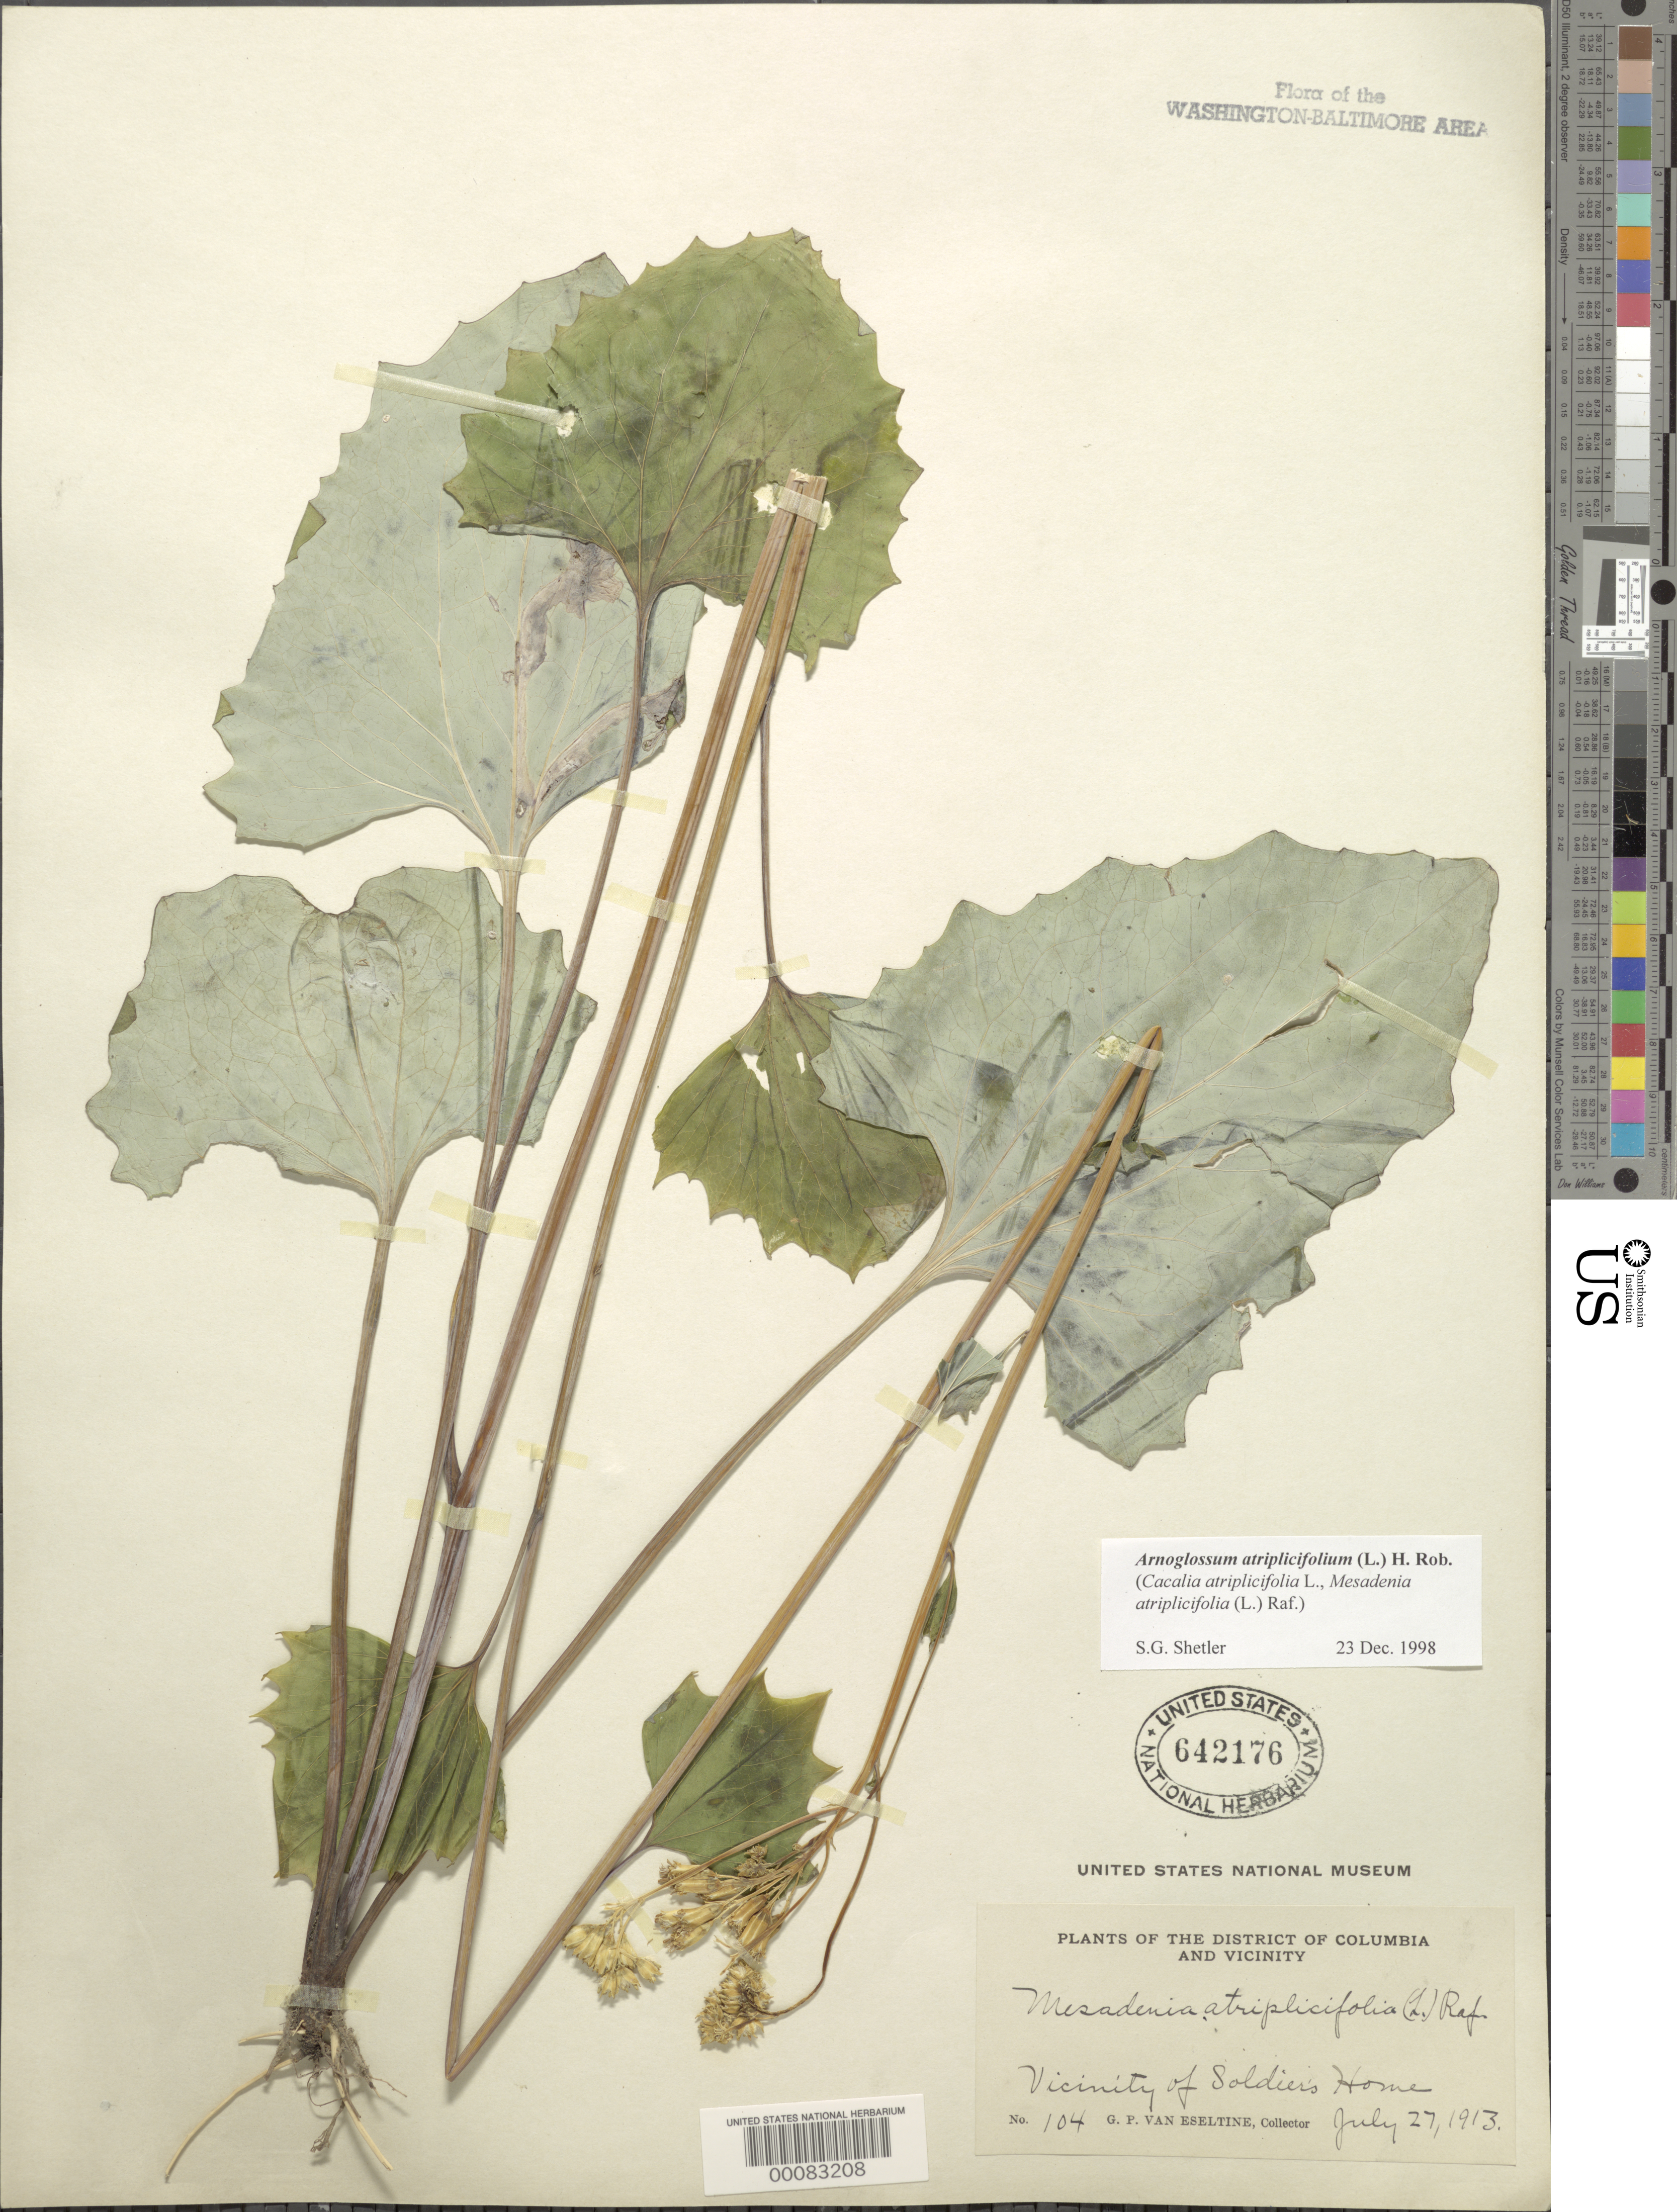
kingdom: Plantae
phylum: Tracheophyta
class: Magnoliopsida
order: Asterales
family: Asteraceae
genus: Arnoglossum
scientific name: Arnoglossum atriplicifolium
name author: (L.) H. Rob.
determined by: Shetler, Stanwyn G., (US), NMNH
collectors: G. P. Van Eseltine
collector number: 104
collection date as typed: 27 Jul 1913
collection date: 1913-07-27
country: United States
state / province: District of Columbia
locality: Soldiers Home vicinity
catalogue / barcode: US 642176